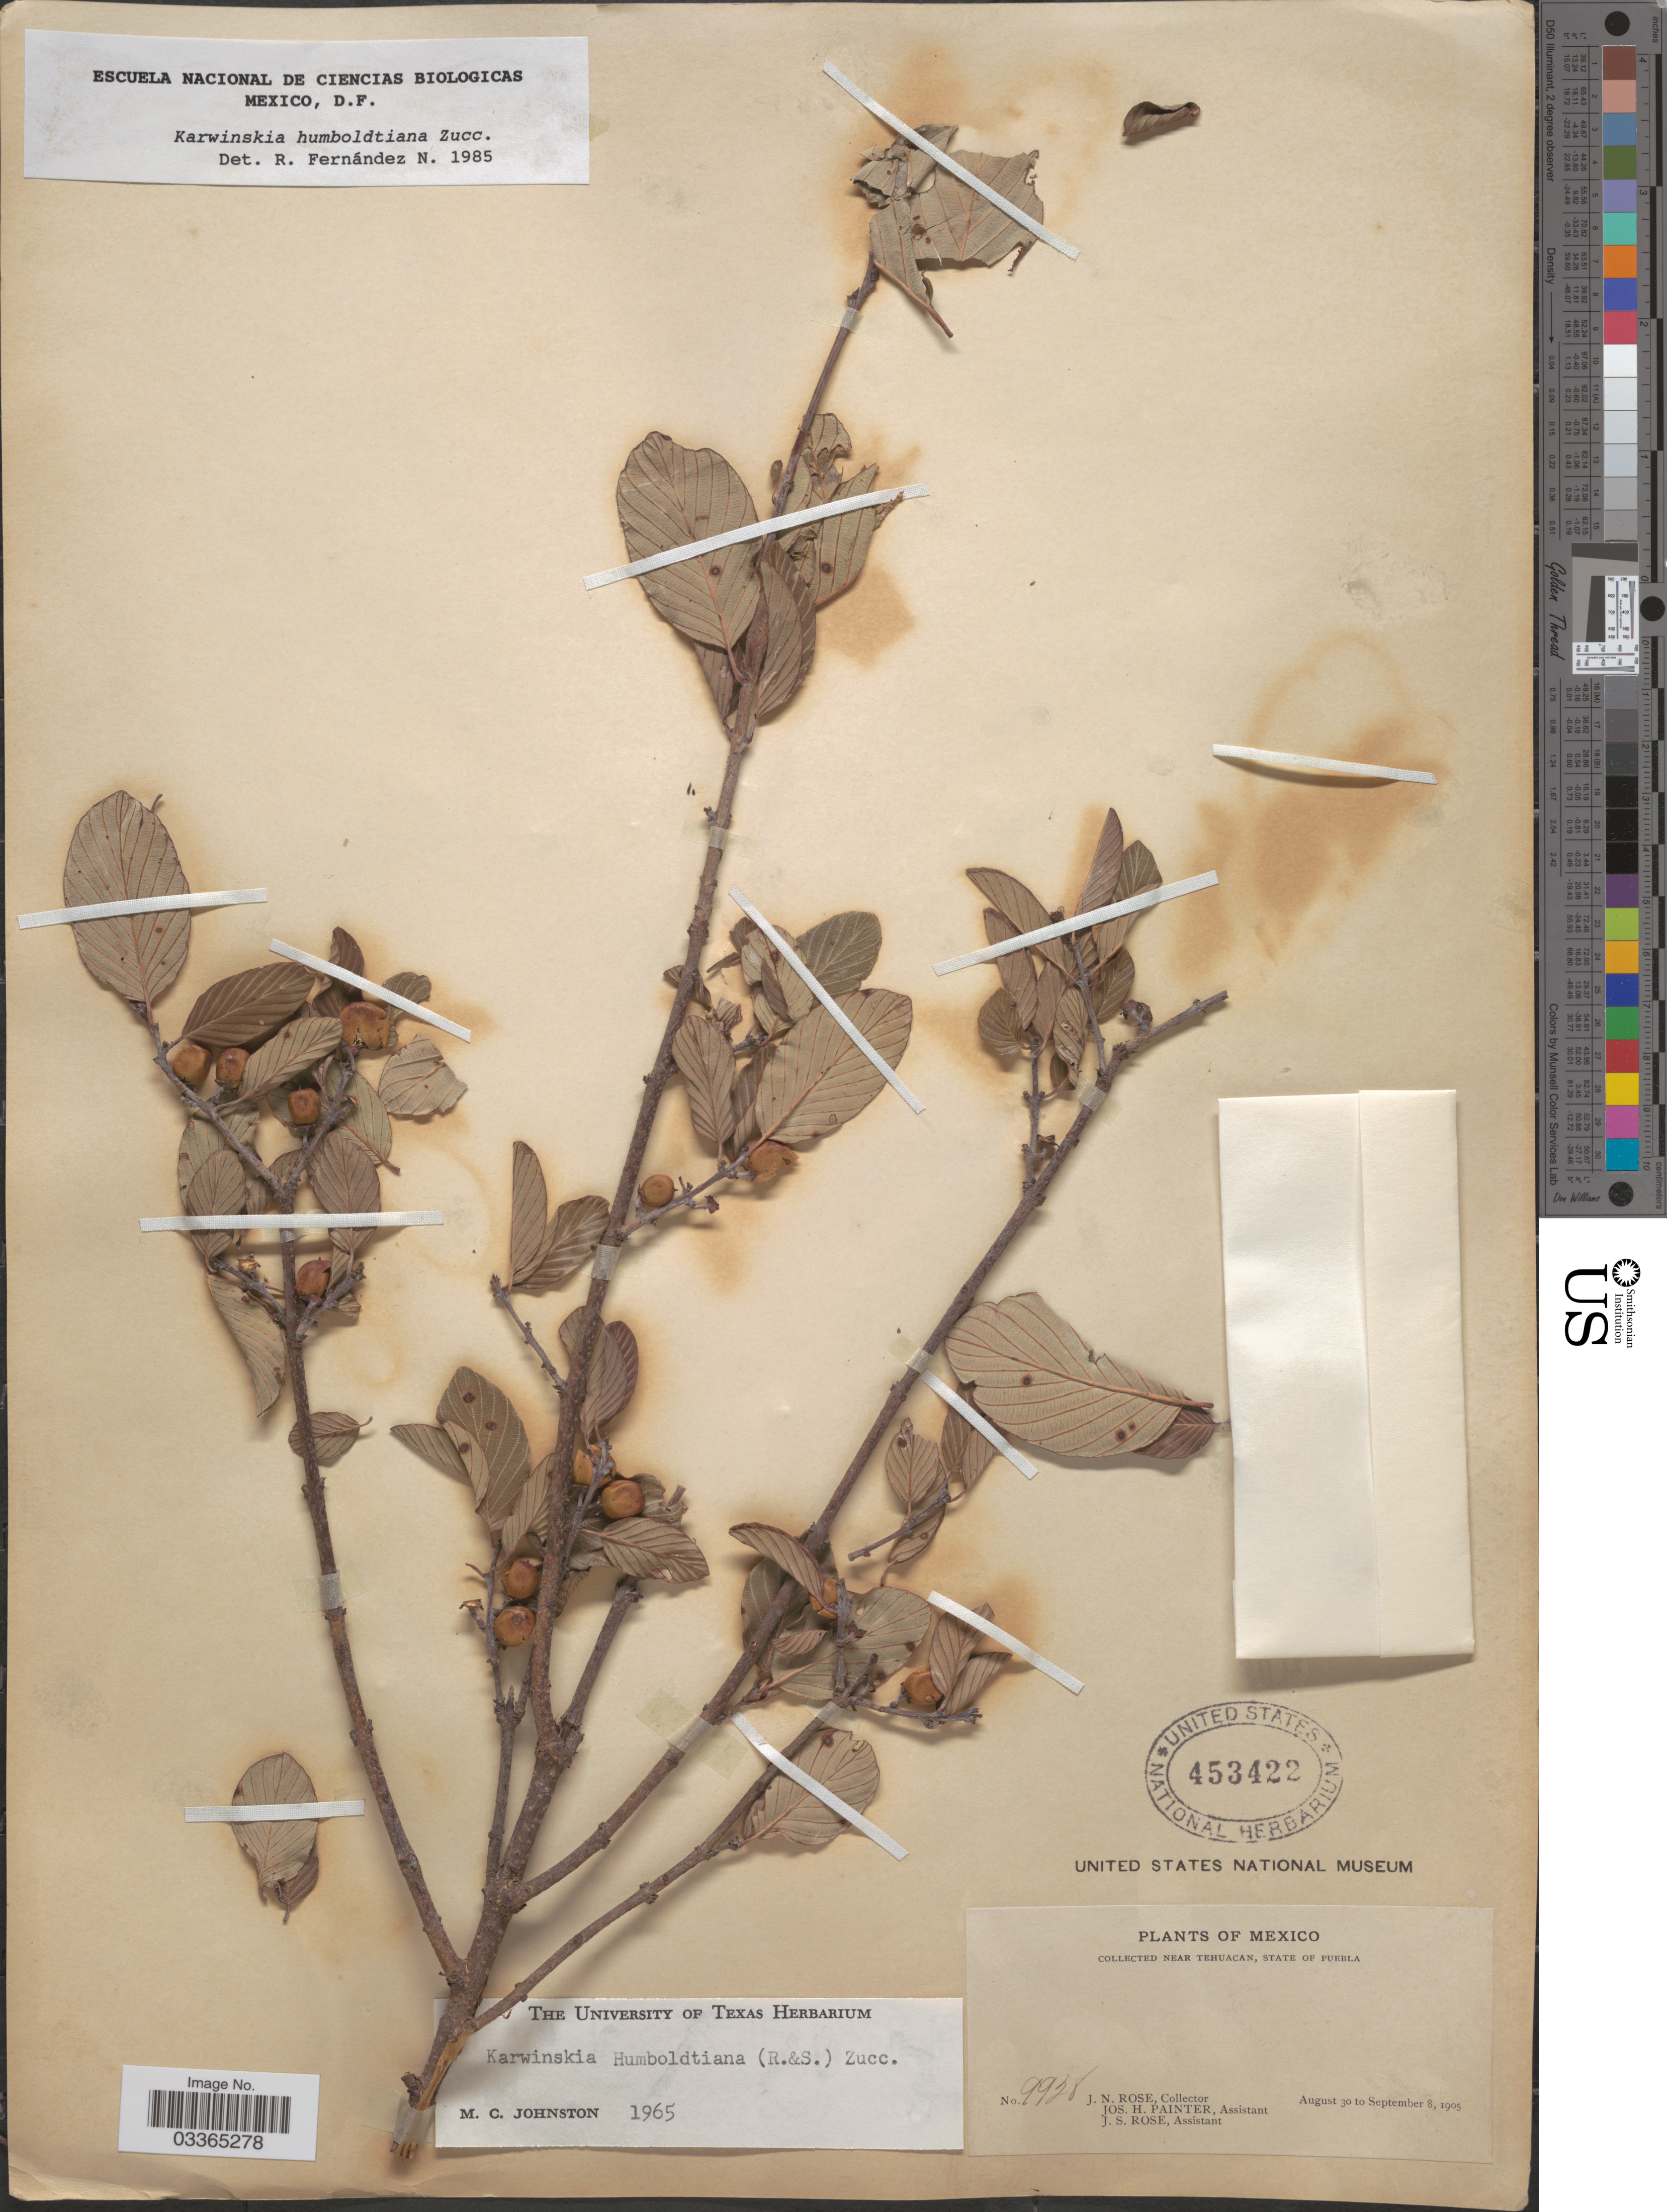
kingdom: Plantae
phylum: Tracheophyta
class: Magnoliopsida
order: Rosales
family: Rhamnaceae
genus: Karwinskia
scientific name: Karwinskia humboldtiana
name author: (Schult.) Zucc.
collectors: J. N. Rose, J. H. Painter & J. S. Rose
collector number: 9938*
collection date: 1905-08-30/1905-09-08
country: Mexico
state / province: Puebla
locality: Near Tehuacan.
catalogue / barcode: US 453422